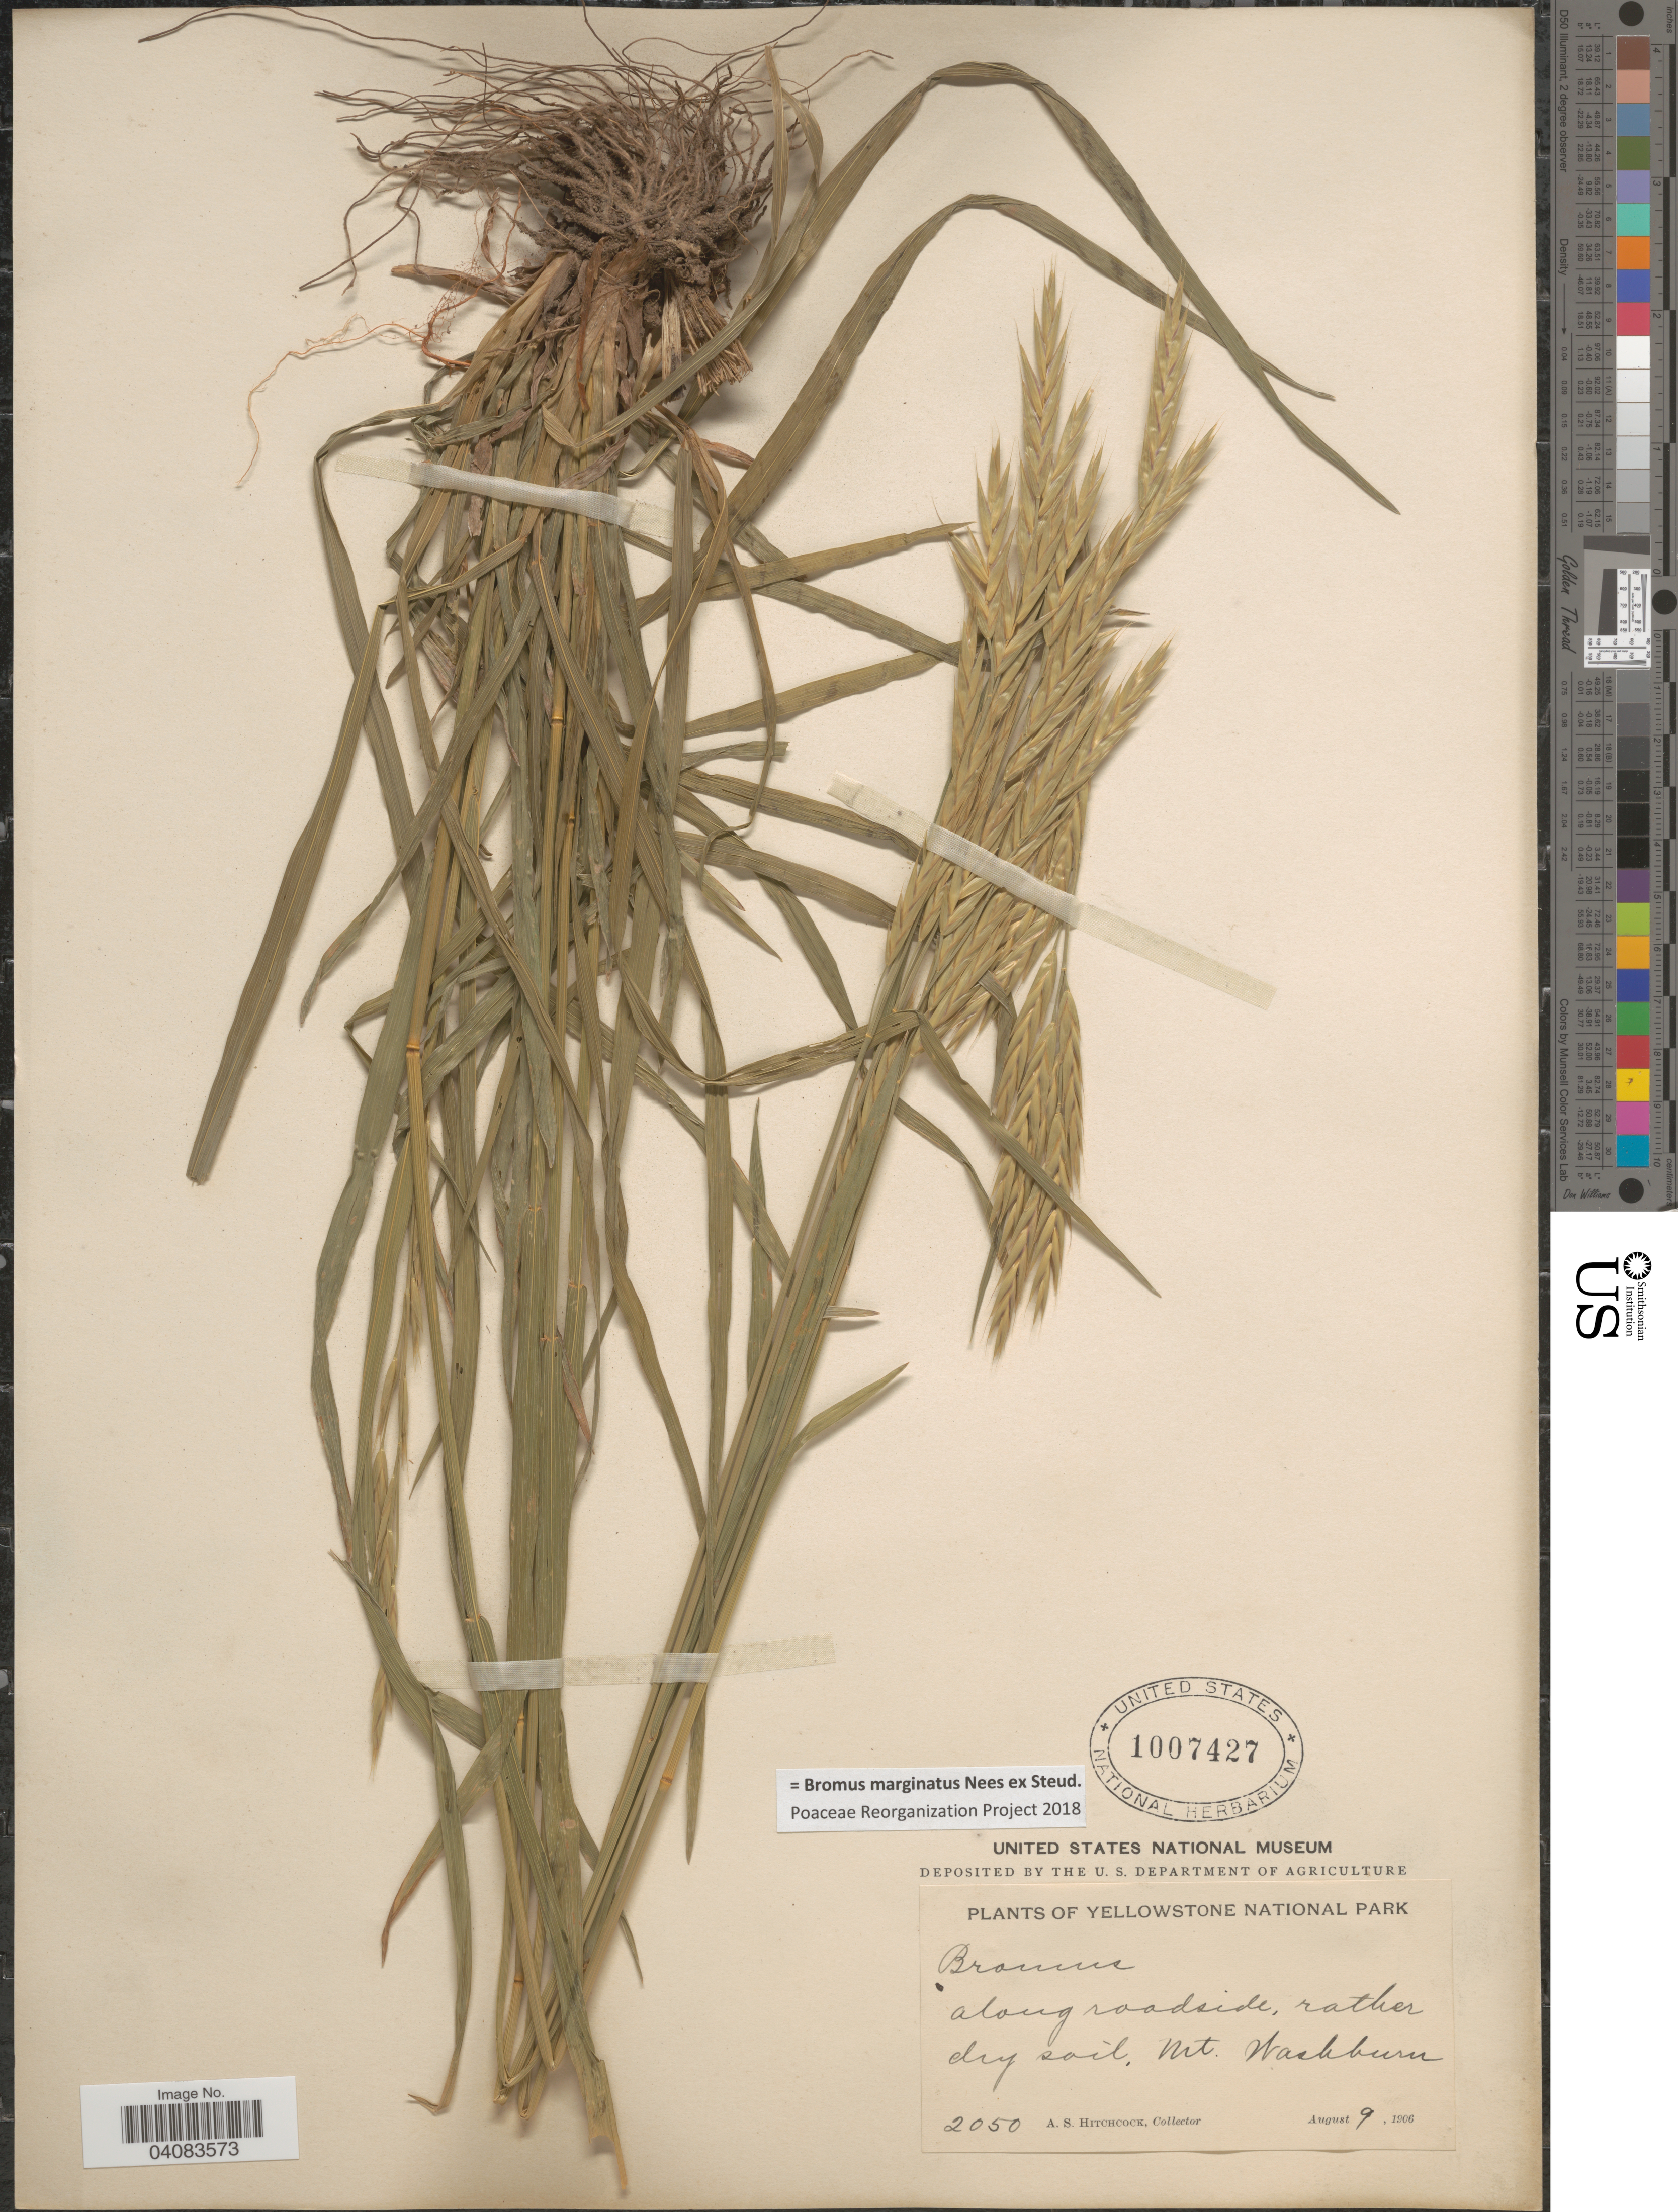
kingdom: Plantae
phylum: Tracheophyta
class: Liliopsida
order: Poales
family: Poaceae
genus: Bromus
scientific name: Bromus marginatus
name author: Nees ex Steud.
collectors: A. S. Hitchcock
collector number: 2050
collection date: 1906-08-09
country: United States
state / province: Wyoming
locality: Yellowstone National Park. Along roadside, Mt. Washburn.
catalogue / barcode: US 1007427